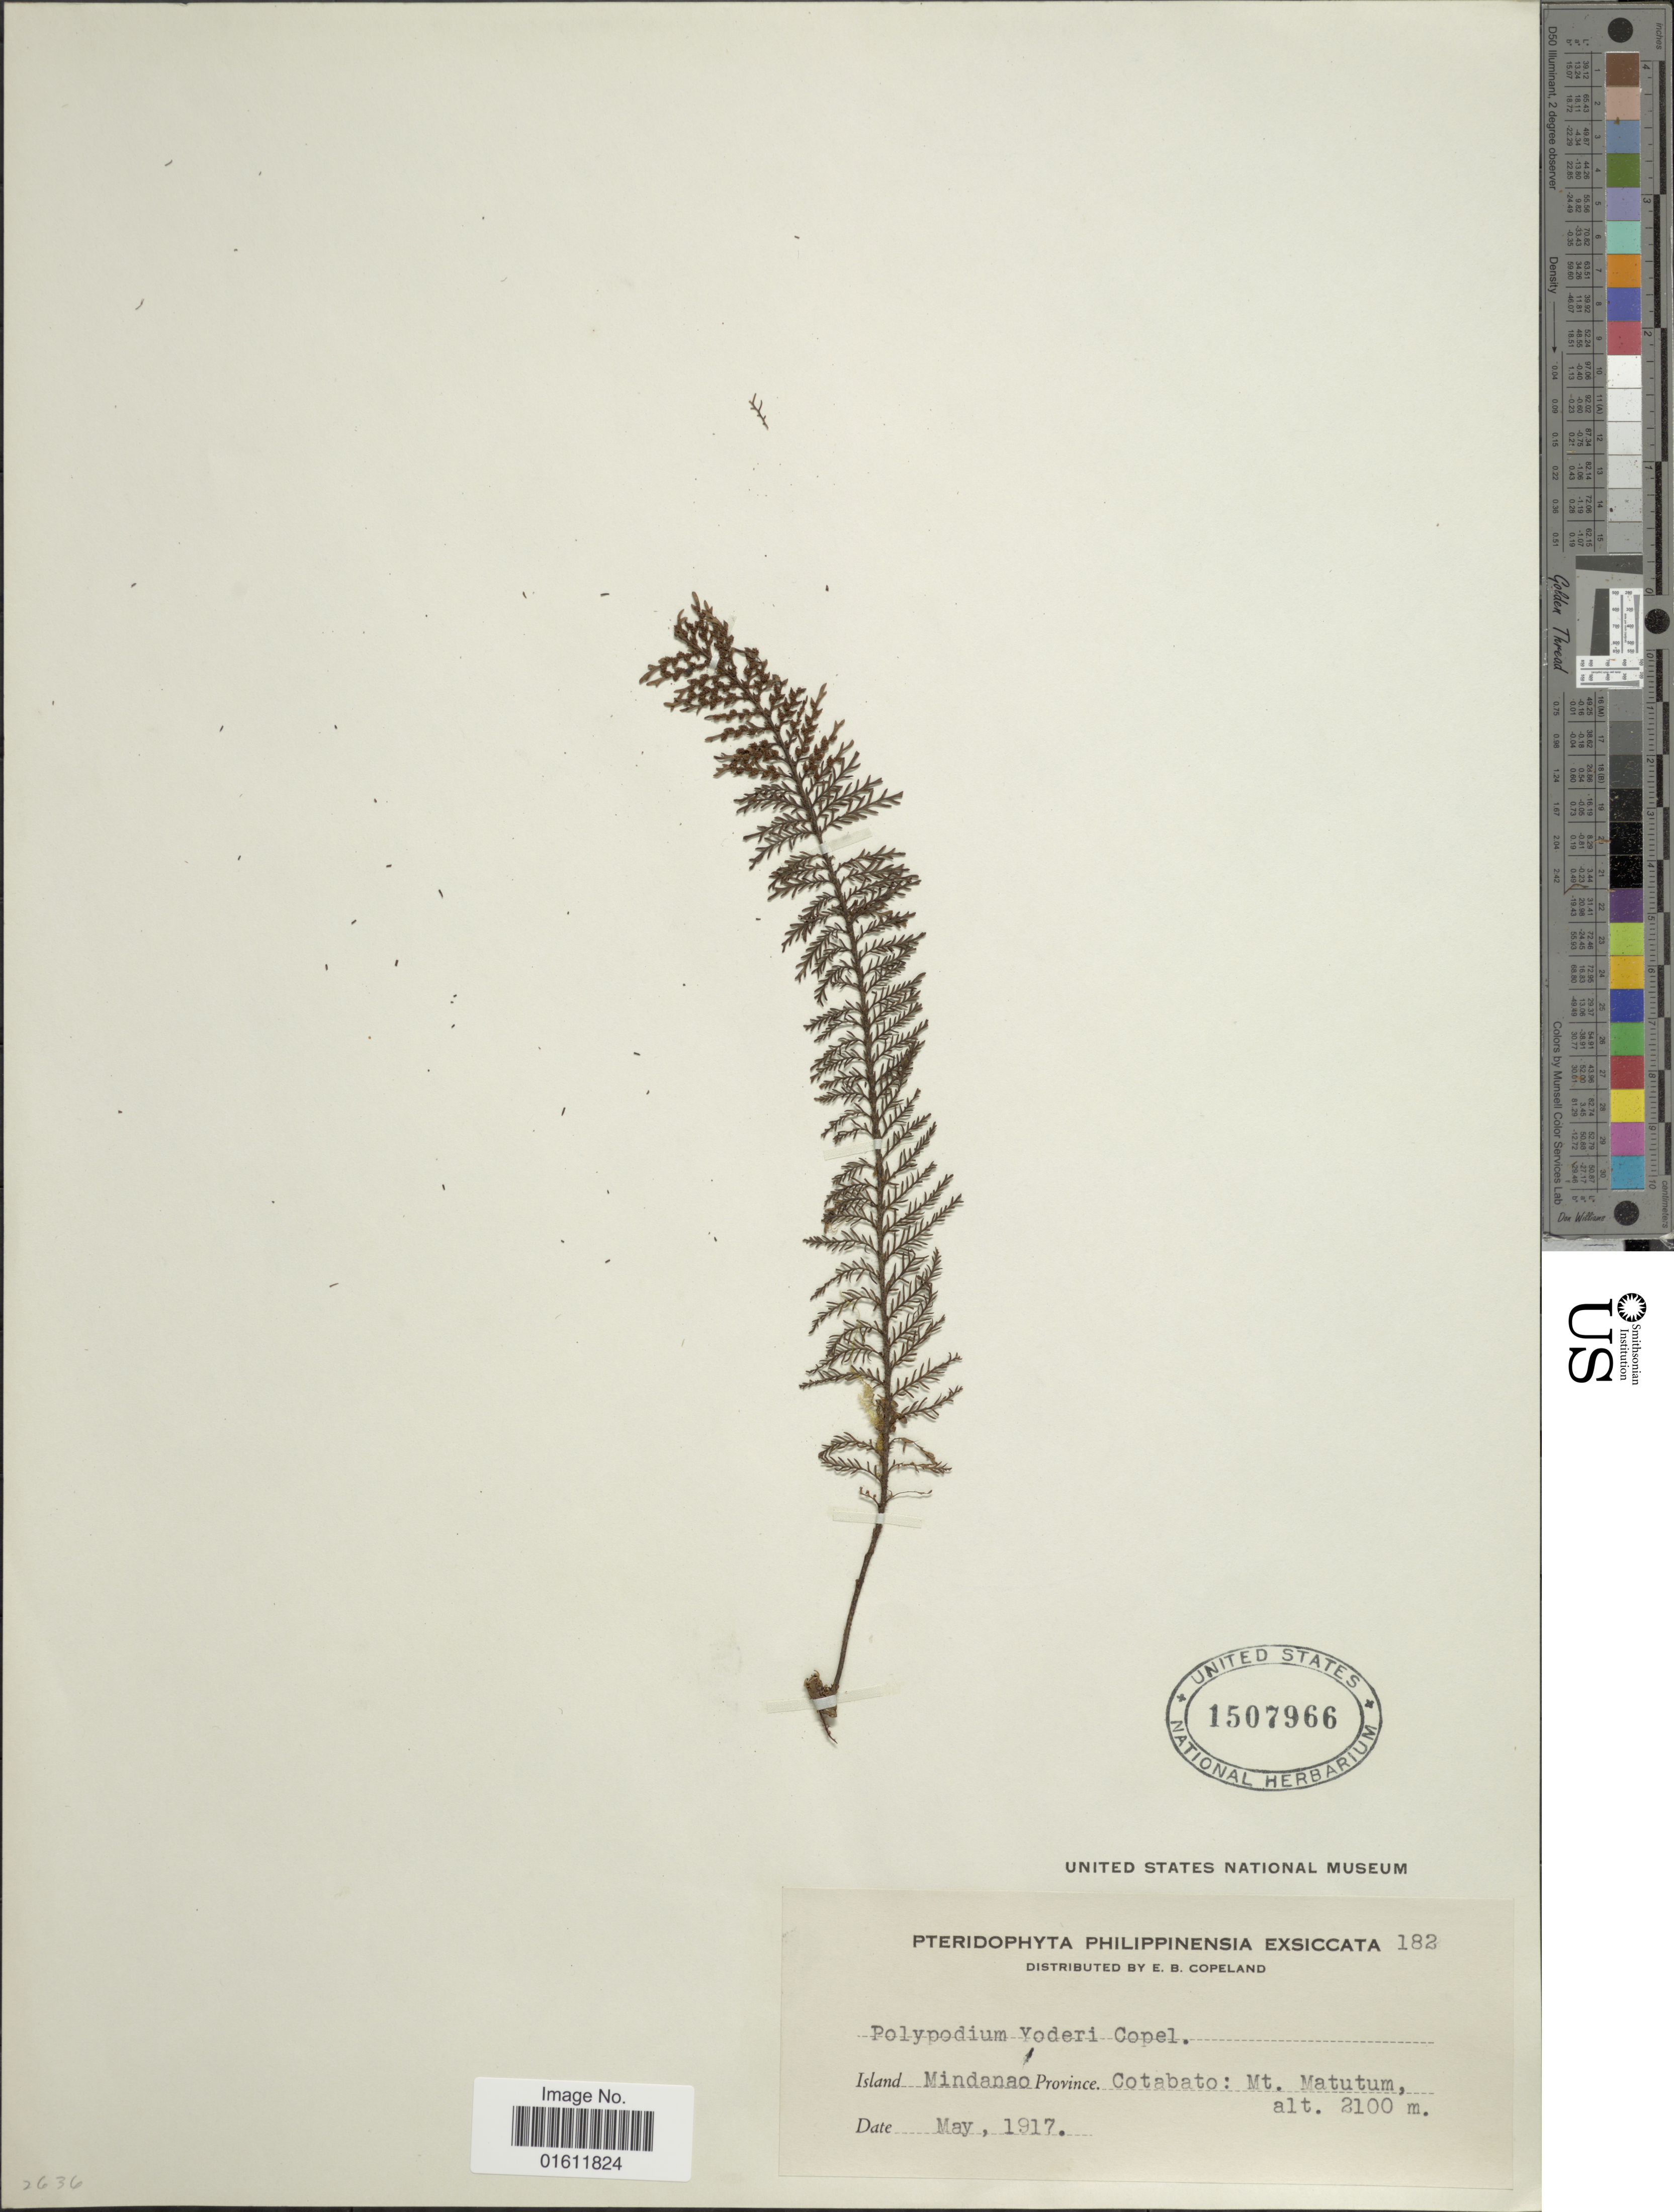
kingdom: Plantae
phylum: Tracheophyta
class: Polypodiopsida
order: Polypodiales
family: Polypodiaceae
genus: Themelium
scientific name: Themelium yoderi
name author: (Copel.) Parris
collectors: E. B. Copeland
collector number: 182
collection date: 1917-05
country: Philippines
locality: Mindanao, Cotabato: Mt. Matutum.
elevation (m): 2100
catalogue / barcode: US 1507966